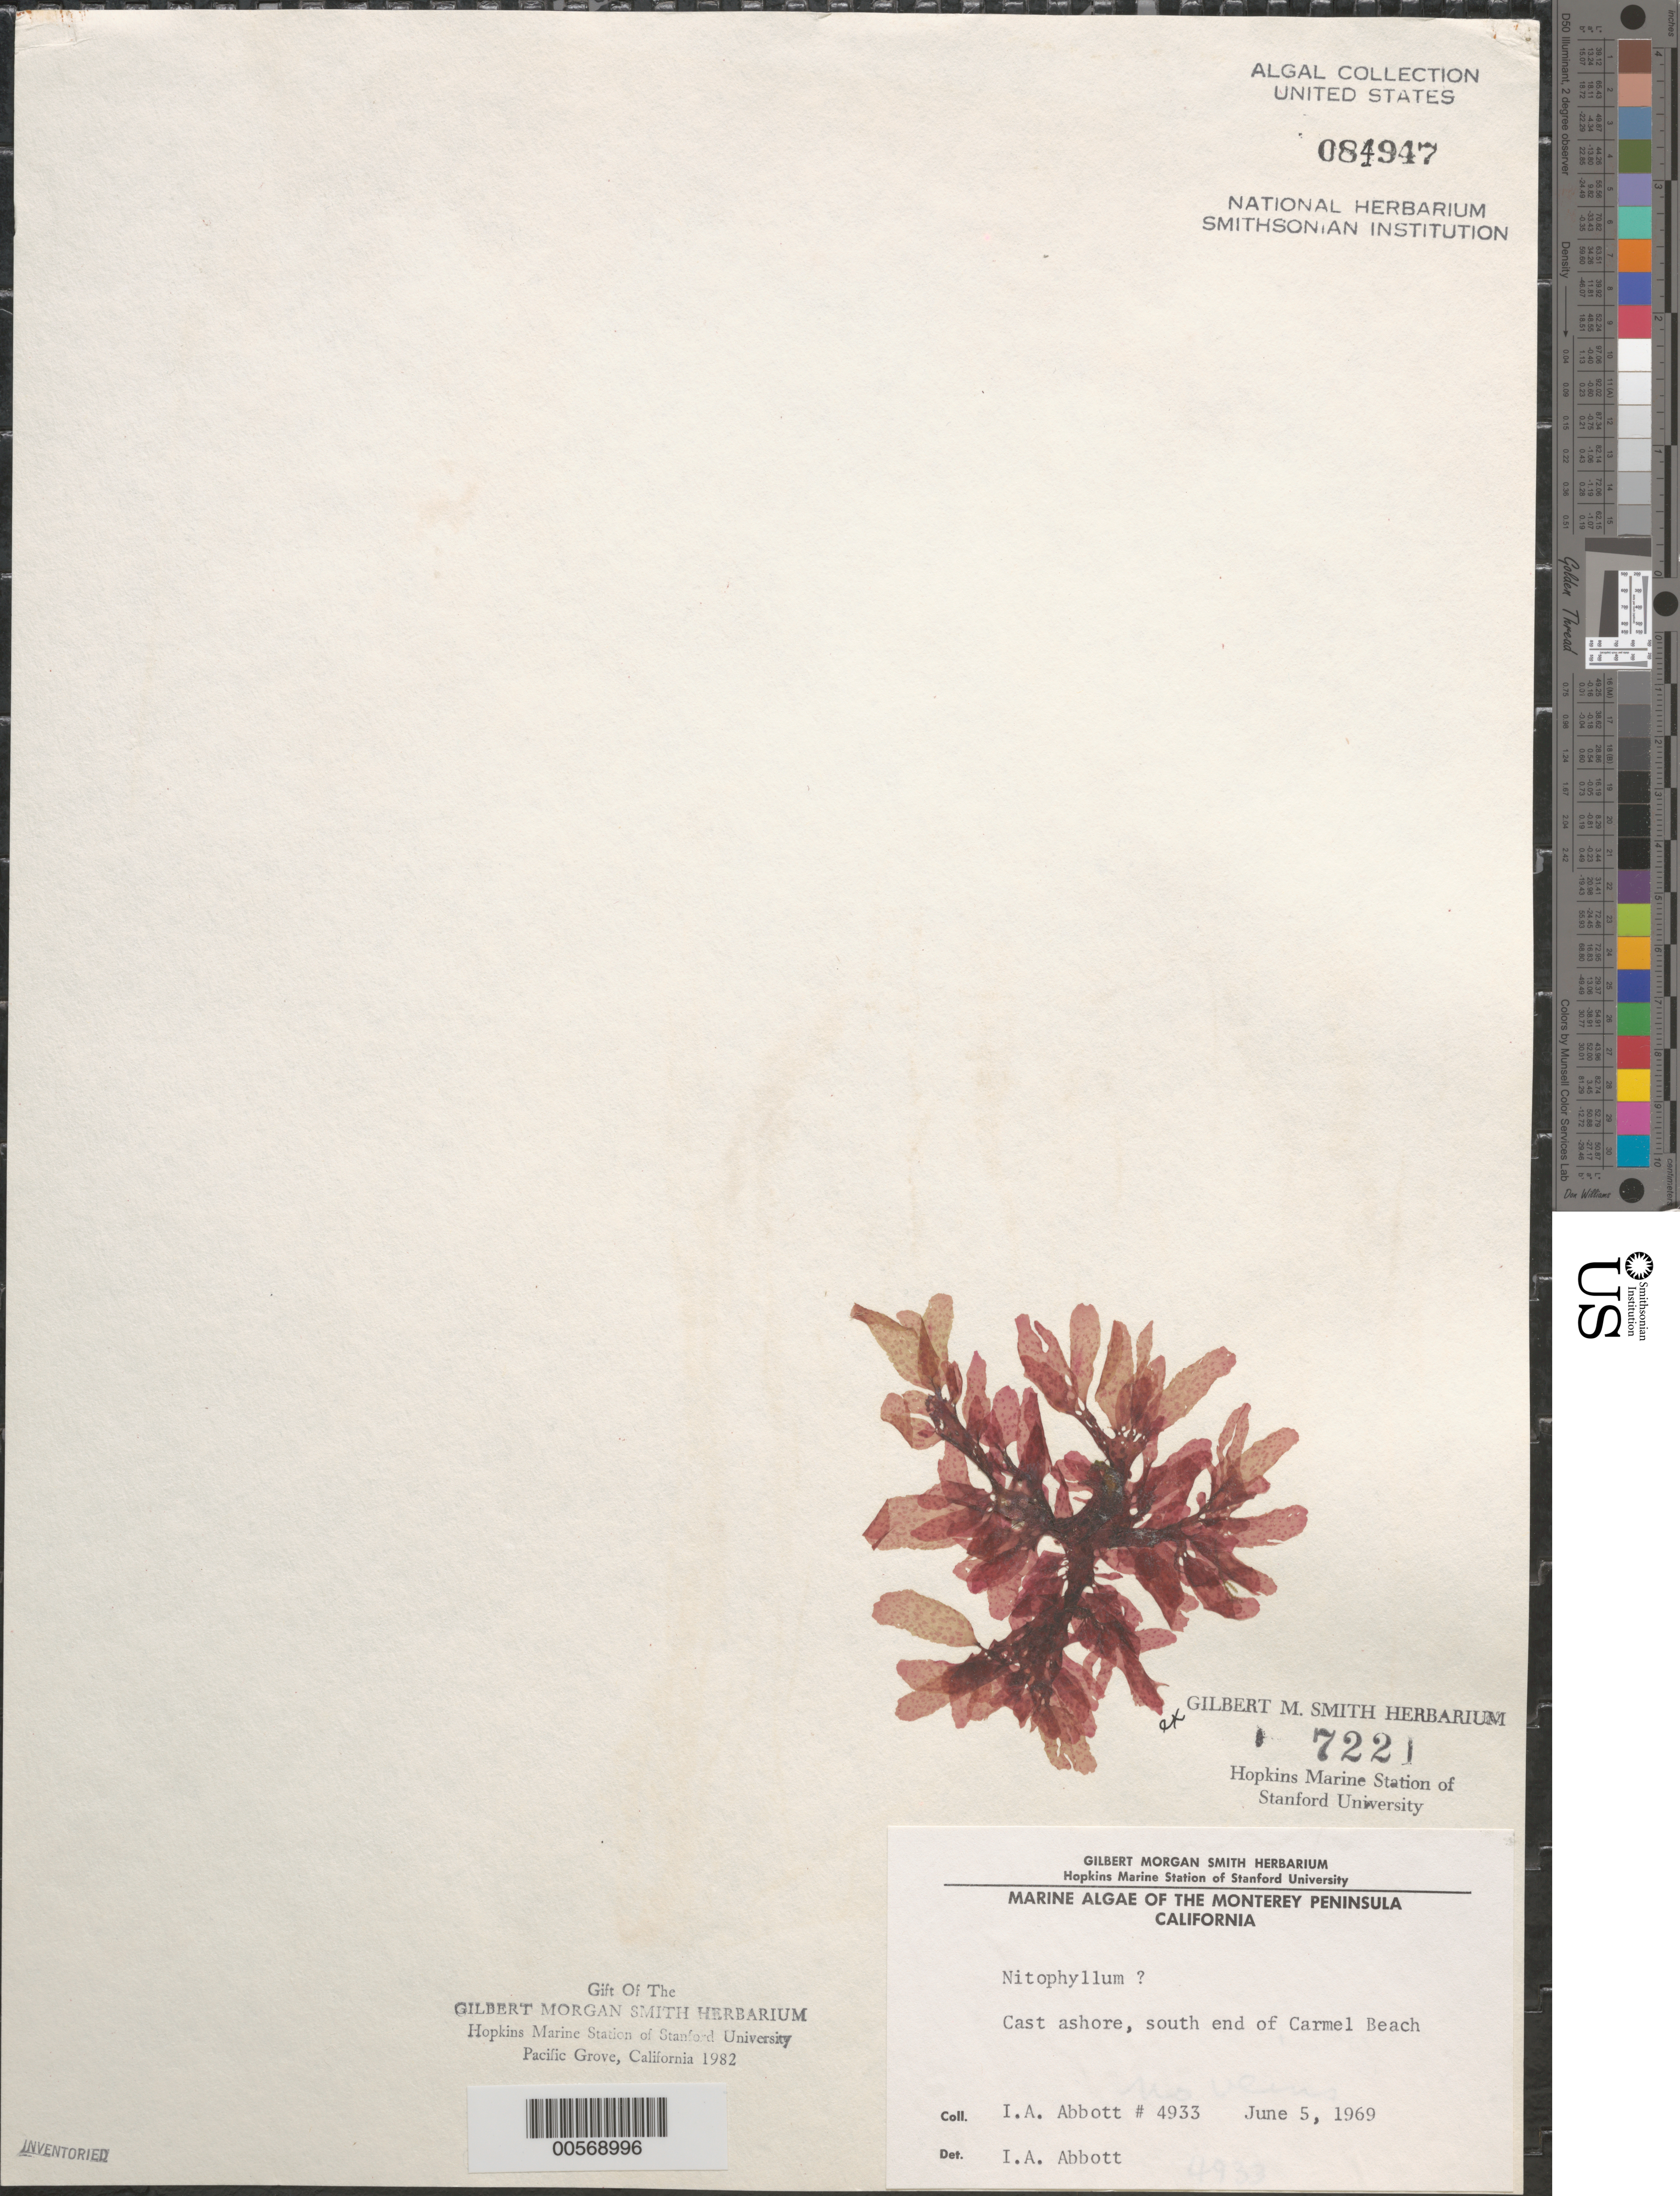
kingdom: Plantae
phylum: Rhodophyta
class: Florideophyceae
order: Ceramiales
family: Delesseriaceae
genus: Nitophyllum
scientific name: Nitophyllum sp.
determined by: Abbott, Isabella A.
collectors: I. A. Abbott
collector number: IAA 4933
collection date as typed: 05 Jun 1969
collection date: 1969-06-05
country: United States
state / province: California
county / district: Monterey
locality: Carmel Beach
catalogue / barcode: US 84947